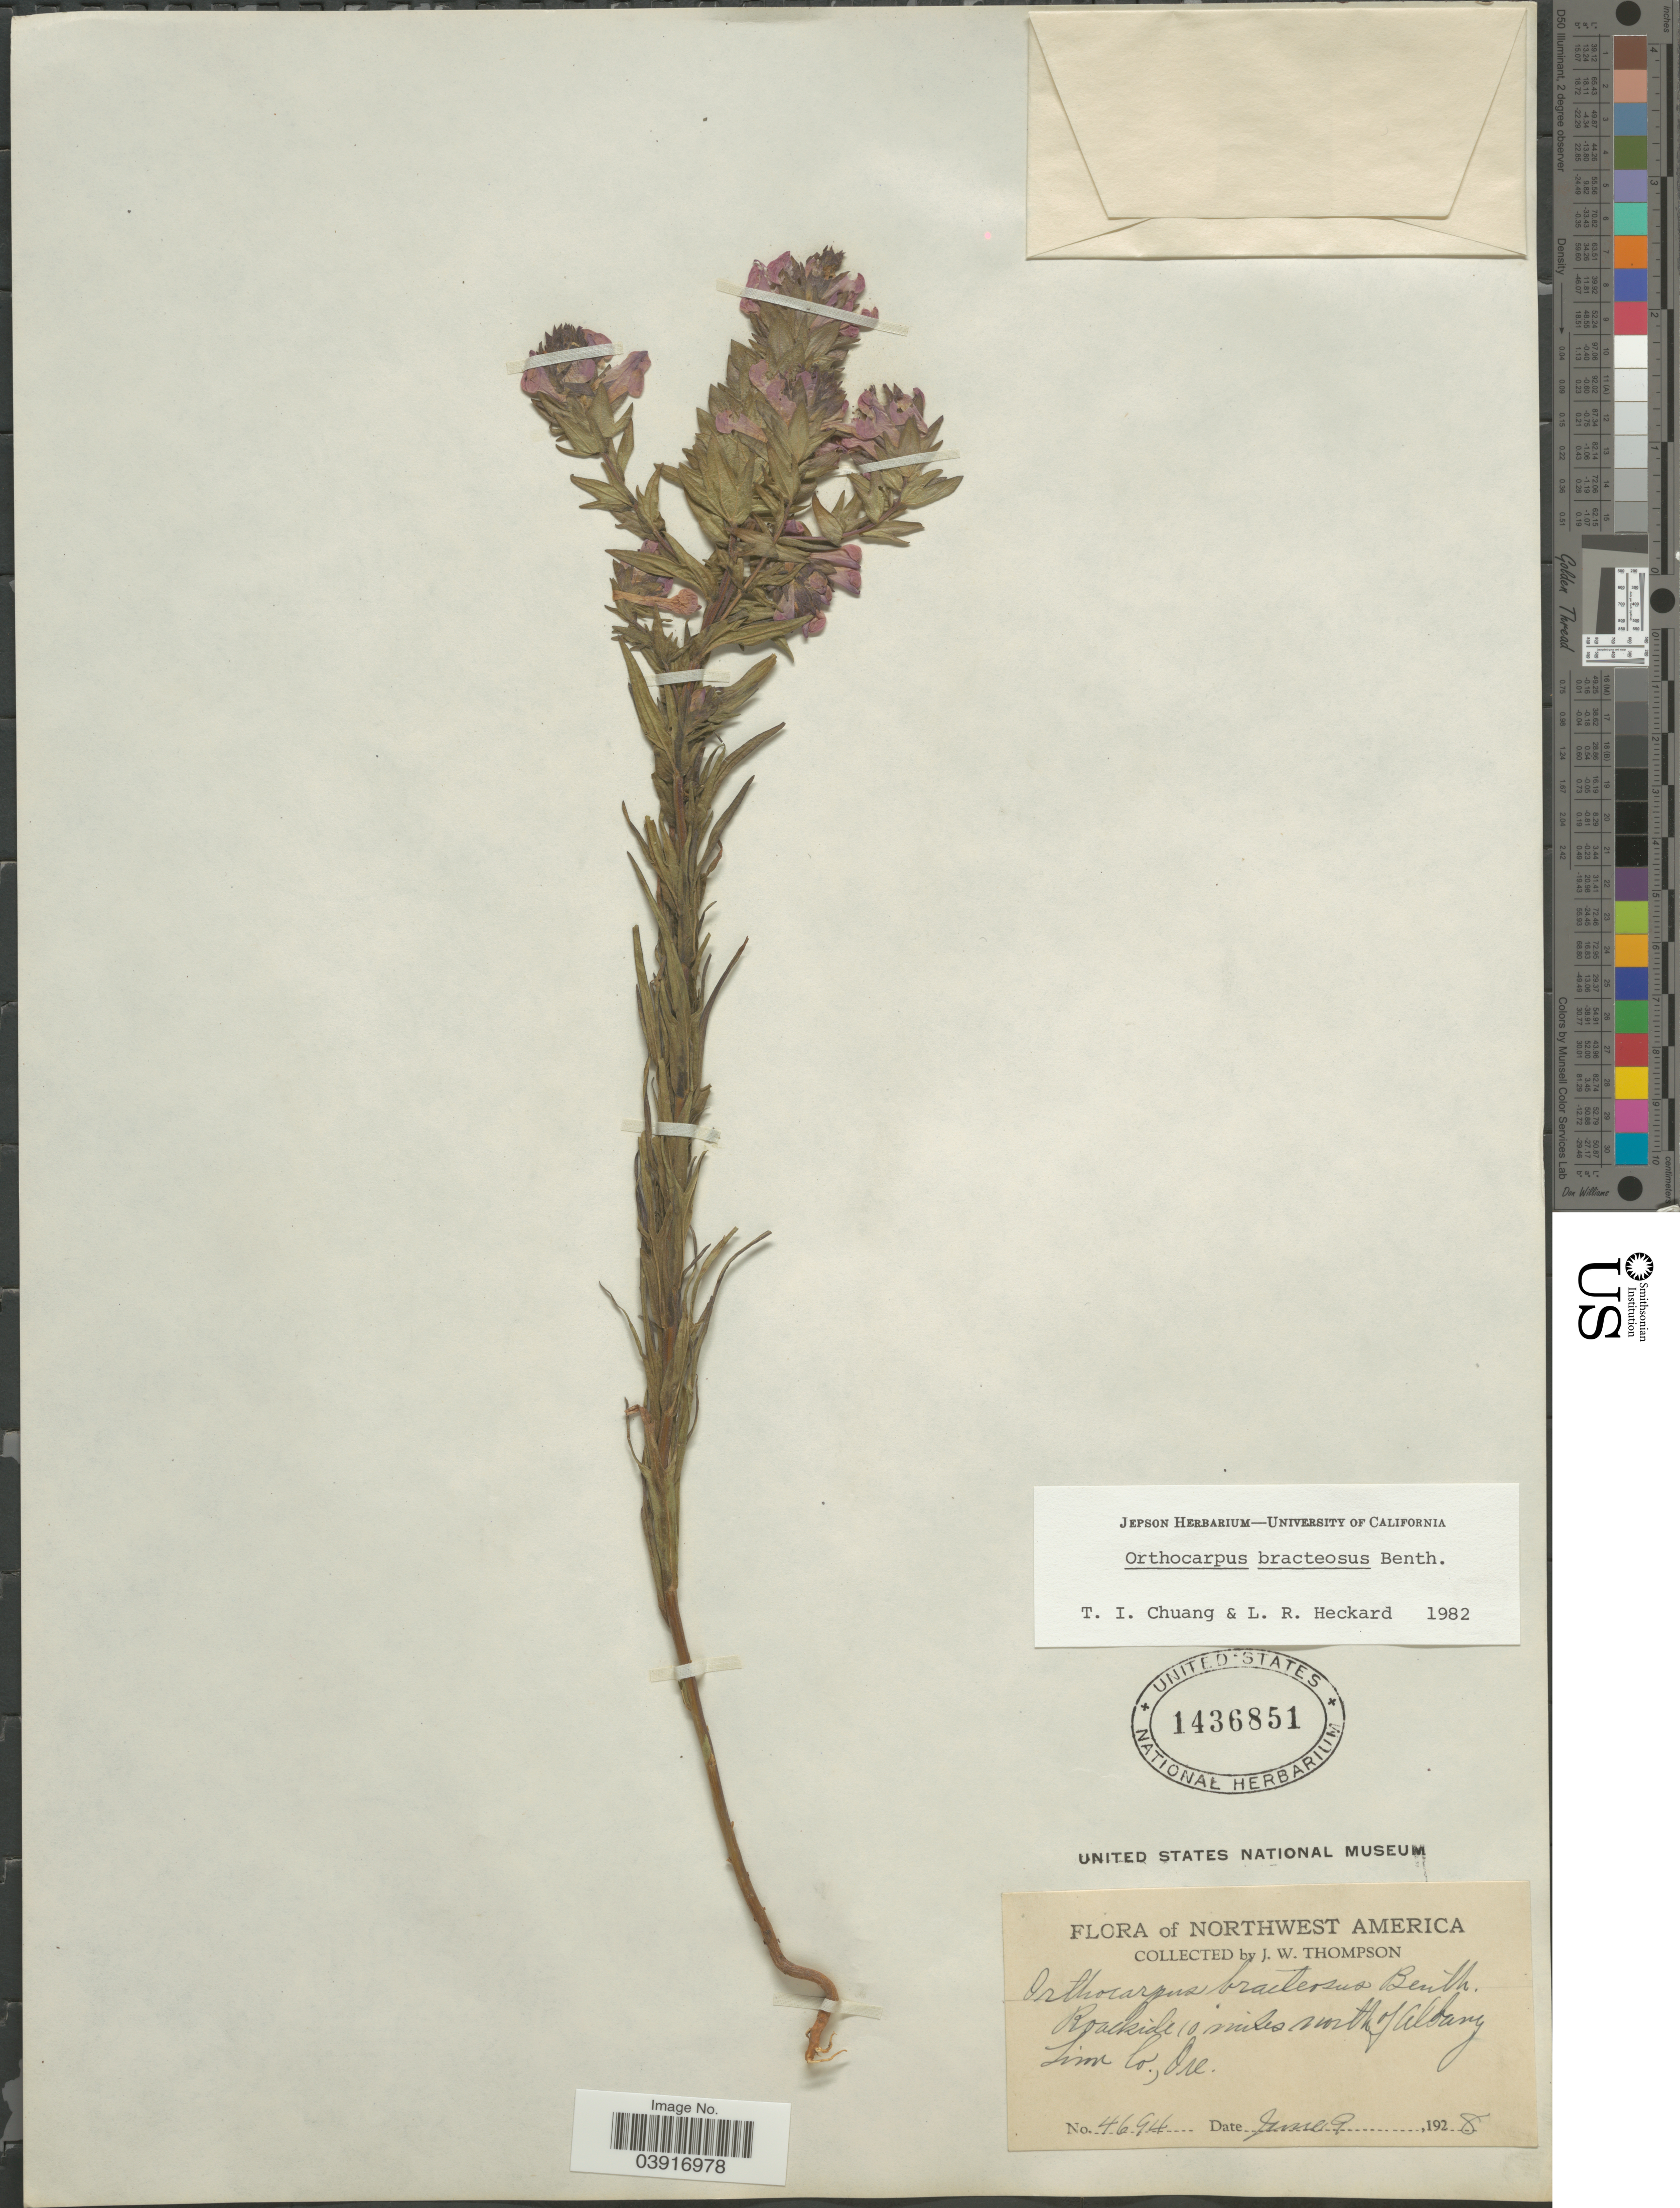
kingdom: Plantae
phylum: Tracheophyta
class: Magnoliopsida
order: Lamiales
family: Orobanchaceae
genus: Orthocarpus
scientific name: Orthocarpus bracteosus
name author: Benth.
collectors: J. Thompson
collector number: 4694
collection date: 1928-06-09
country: United States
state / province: Oregon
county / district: Linn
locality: Northwest America. Roadside 10 miles north of Albany Linn Co.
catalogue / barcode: US 1436851